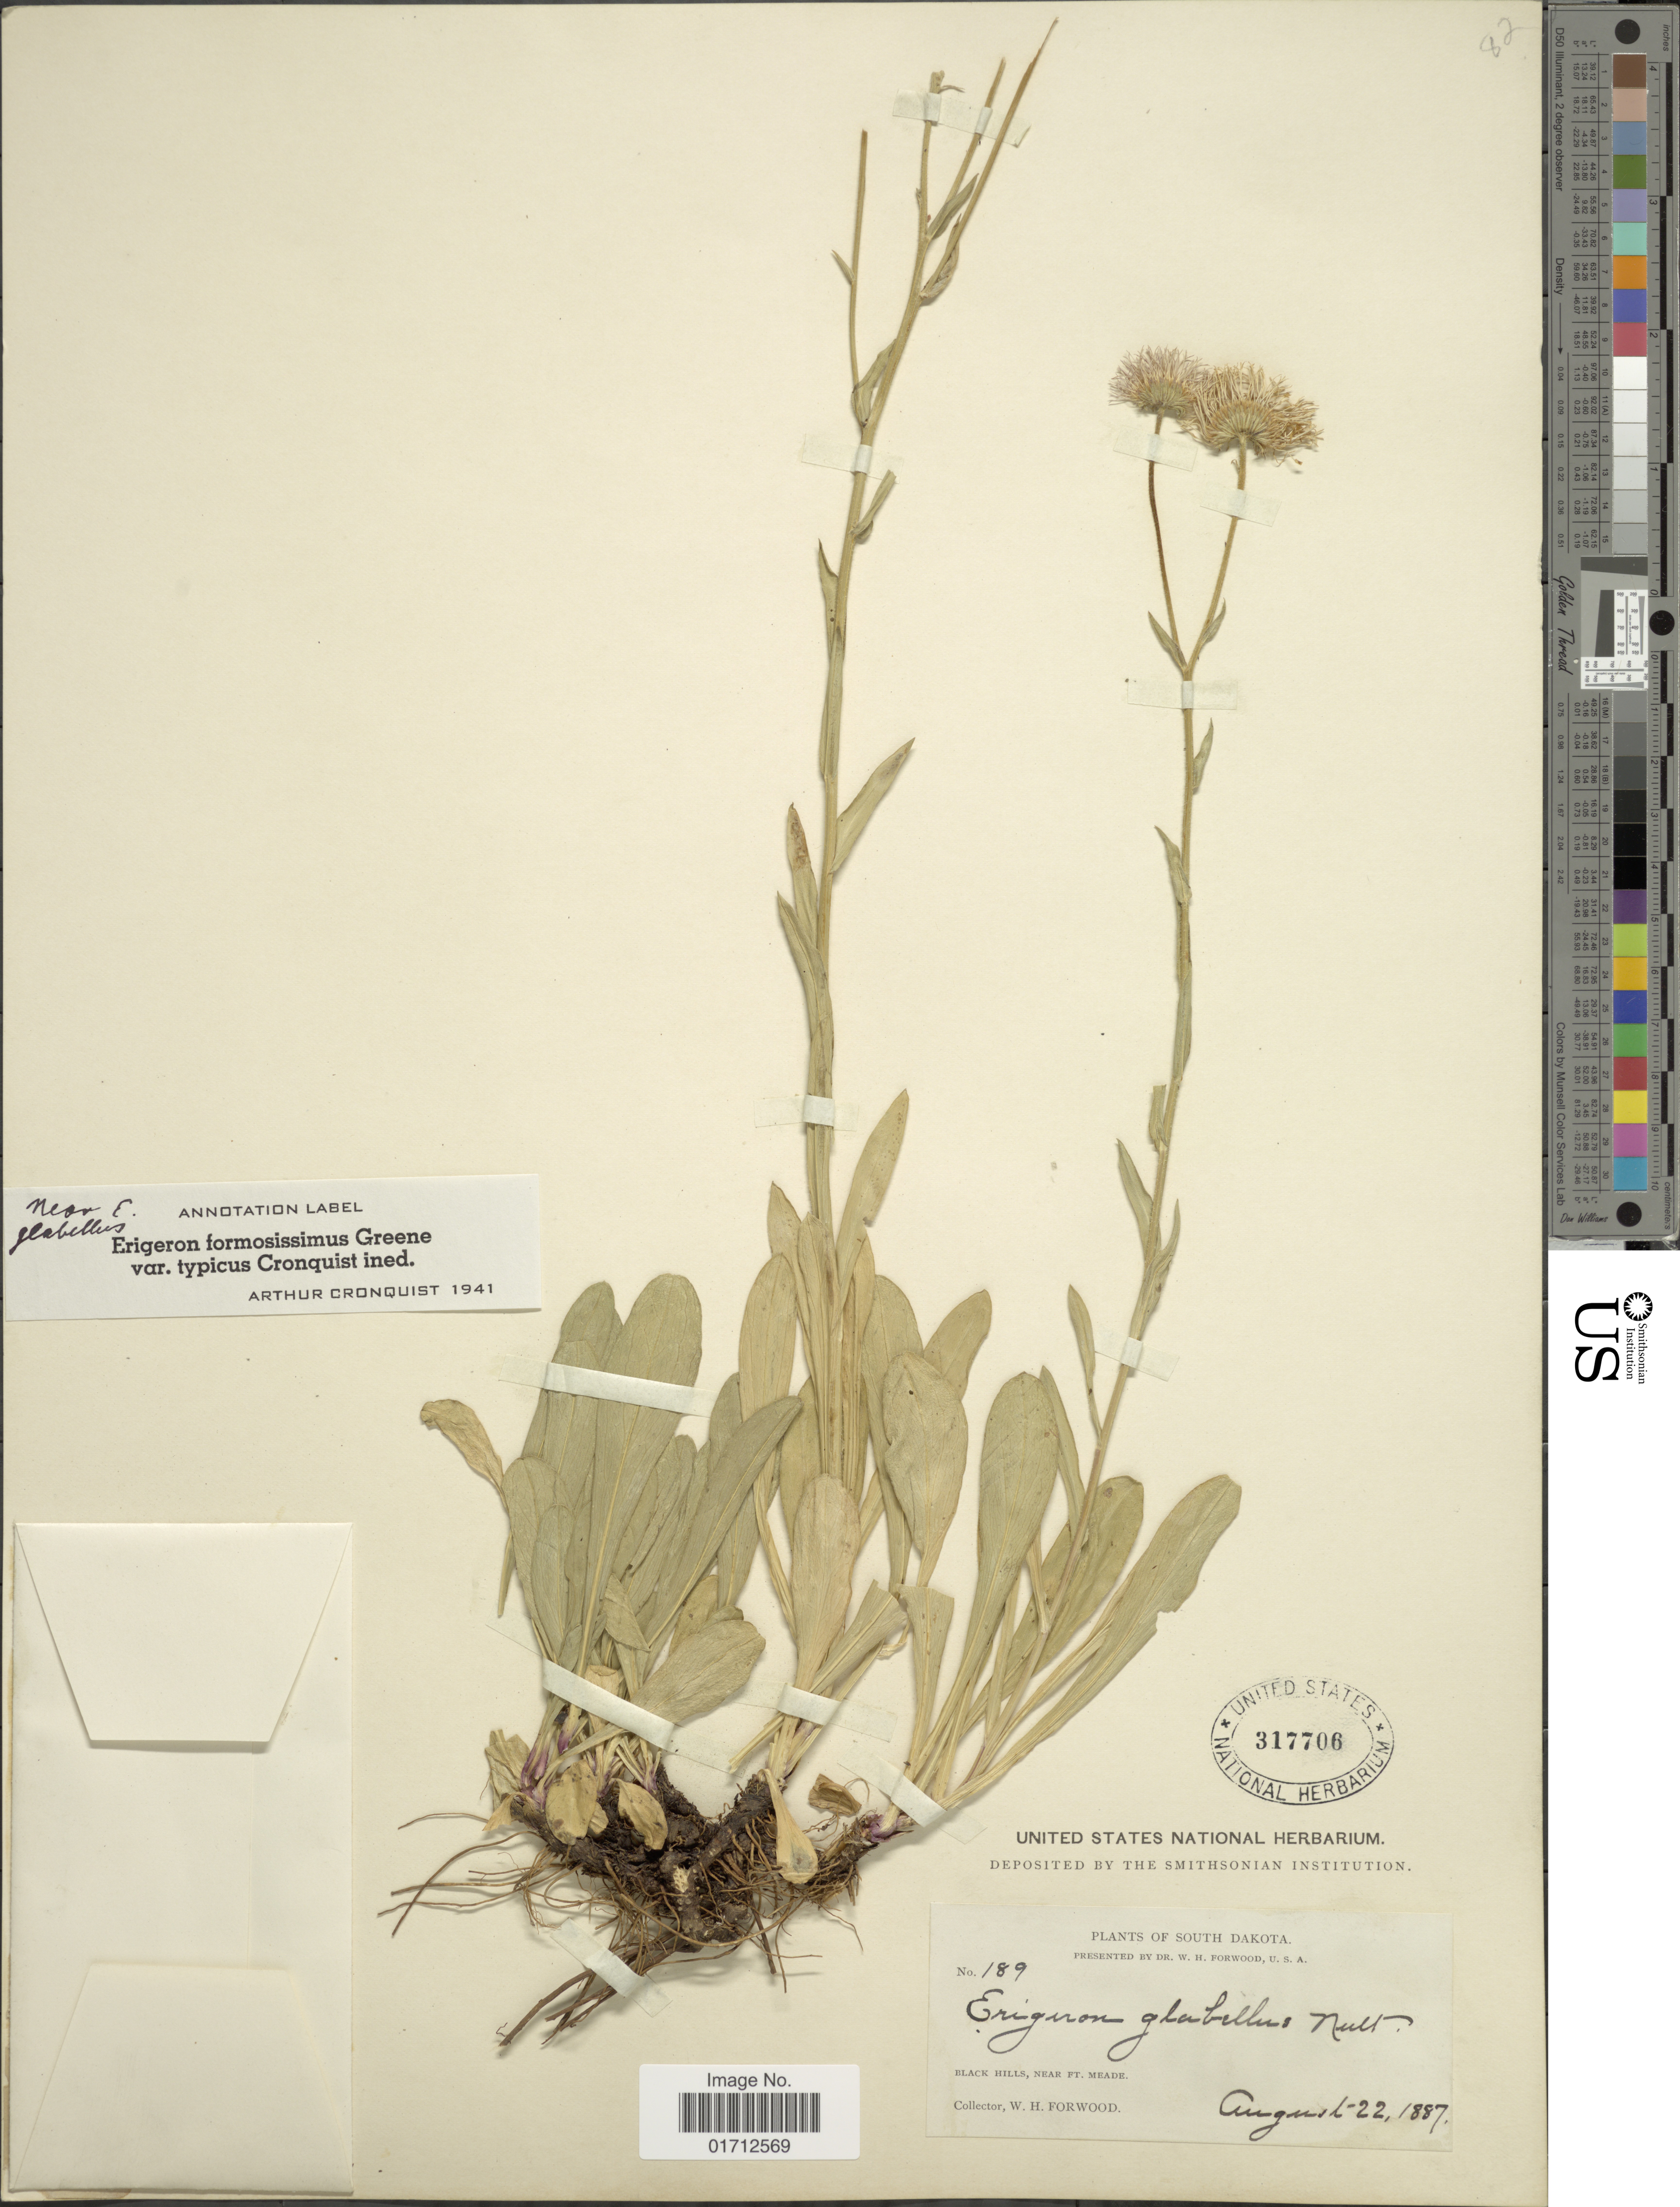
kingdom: Plantae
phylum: Tracheophyta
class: Magnoliopsida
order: Asterales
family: Asteraceae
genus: Erigeron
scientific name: Erigeron formosissimus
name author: Greene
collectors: W. Forwood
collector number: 189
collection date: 1887-08-22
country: United States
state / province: South Dakota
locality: Black Hills, near Ft. Meade.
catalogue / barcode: US 317706